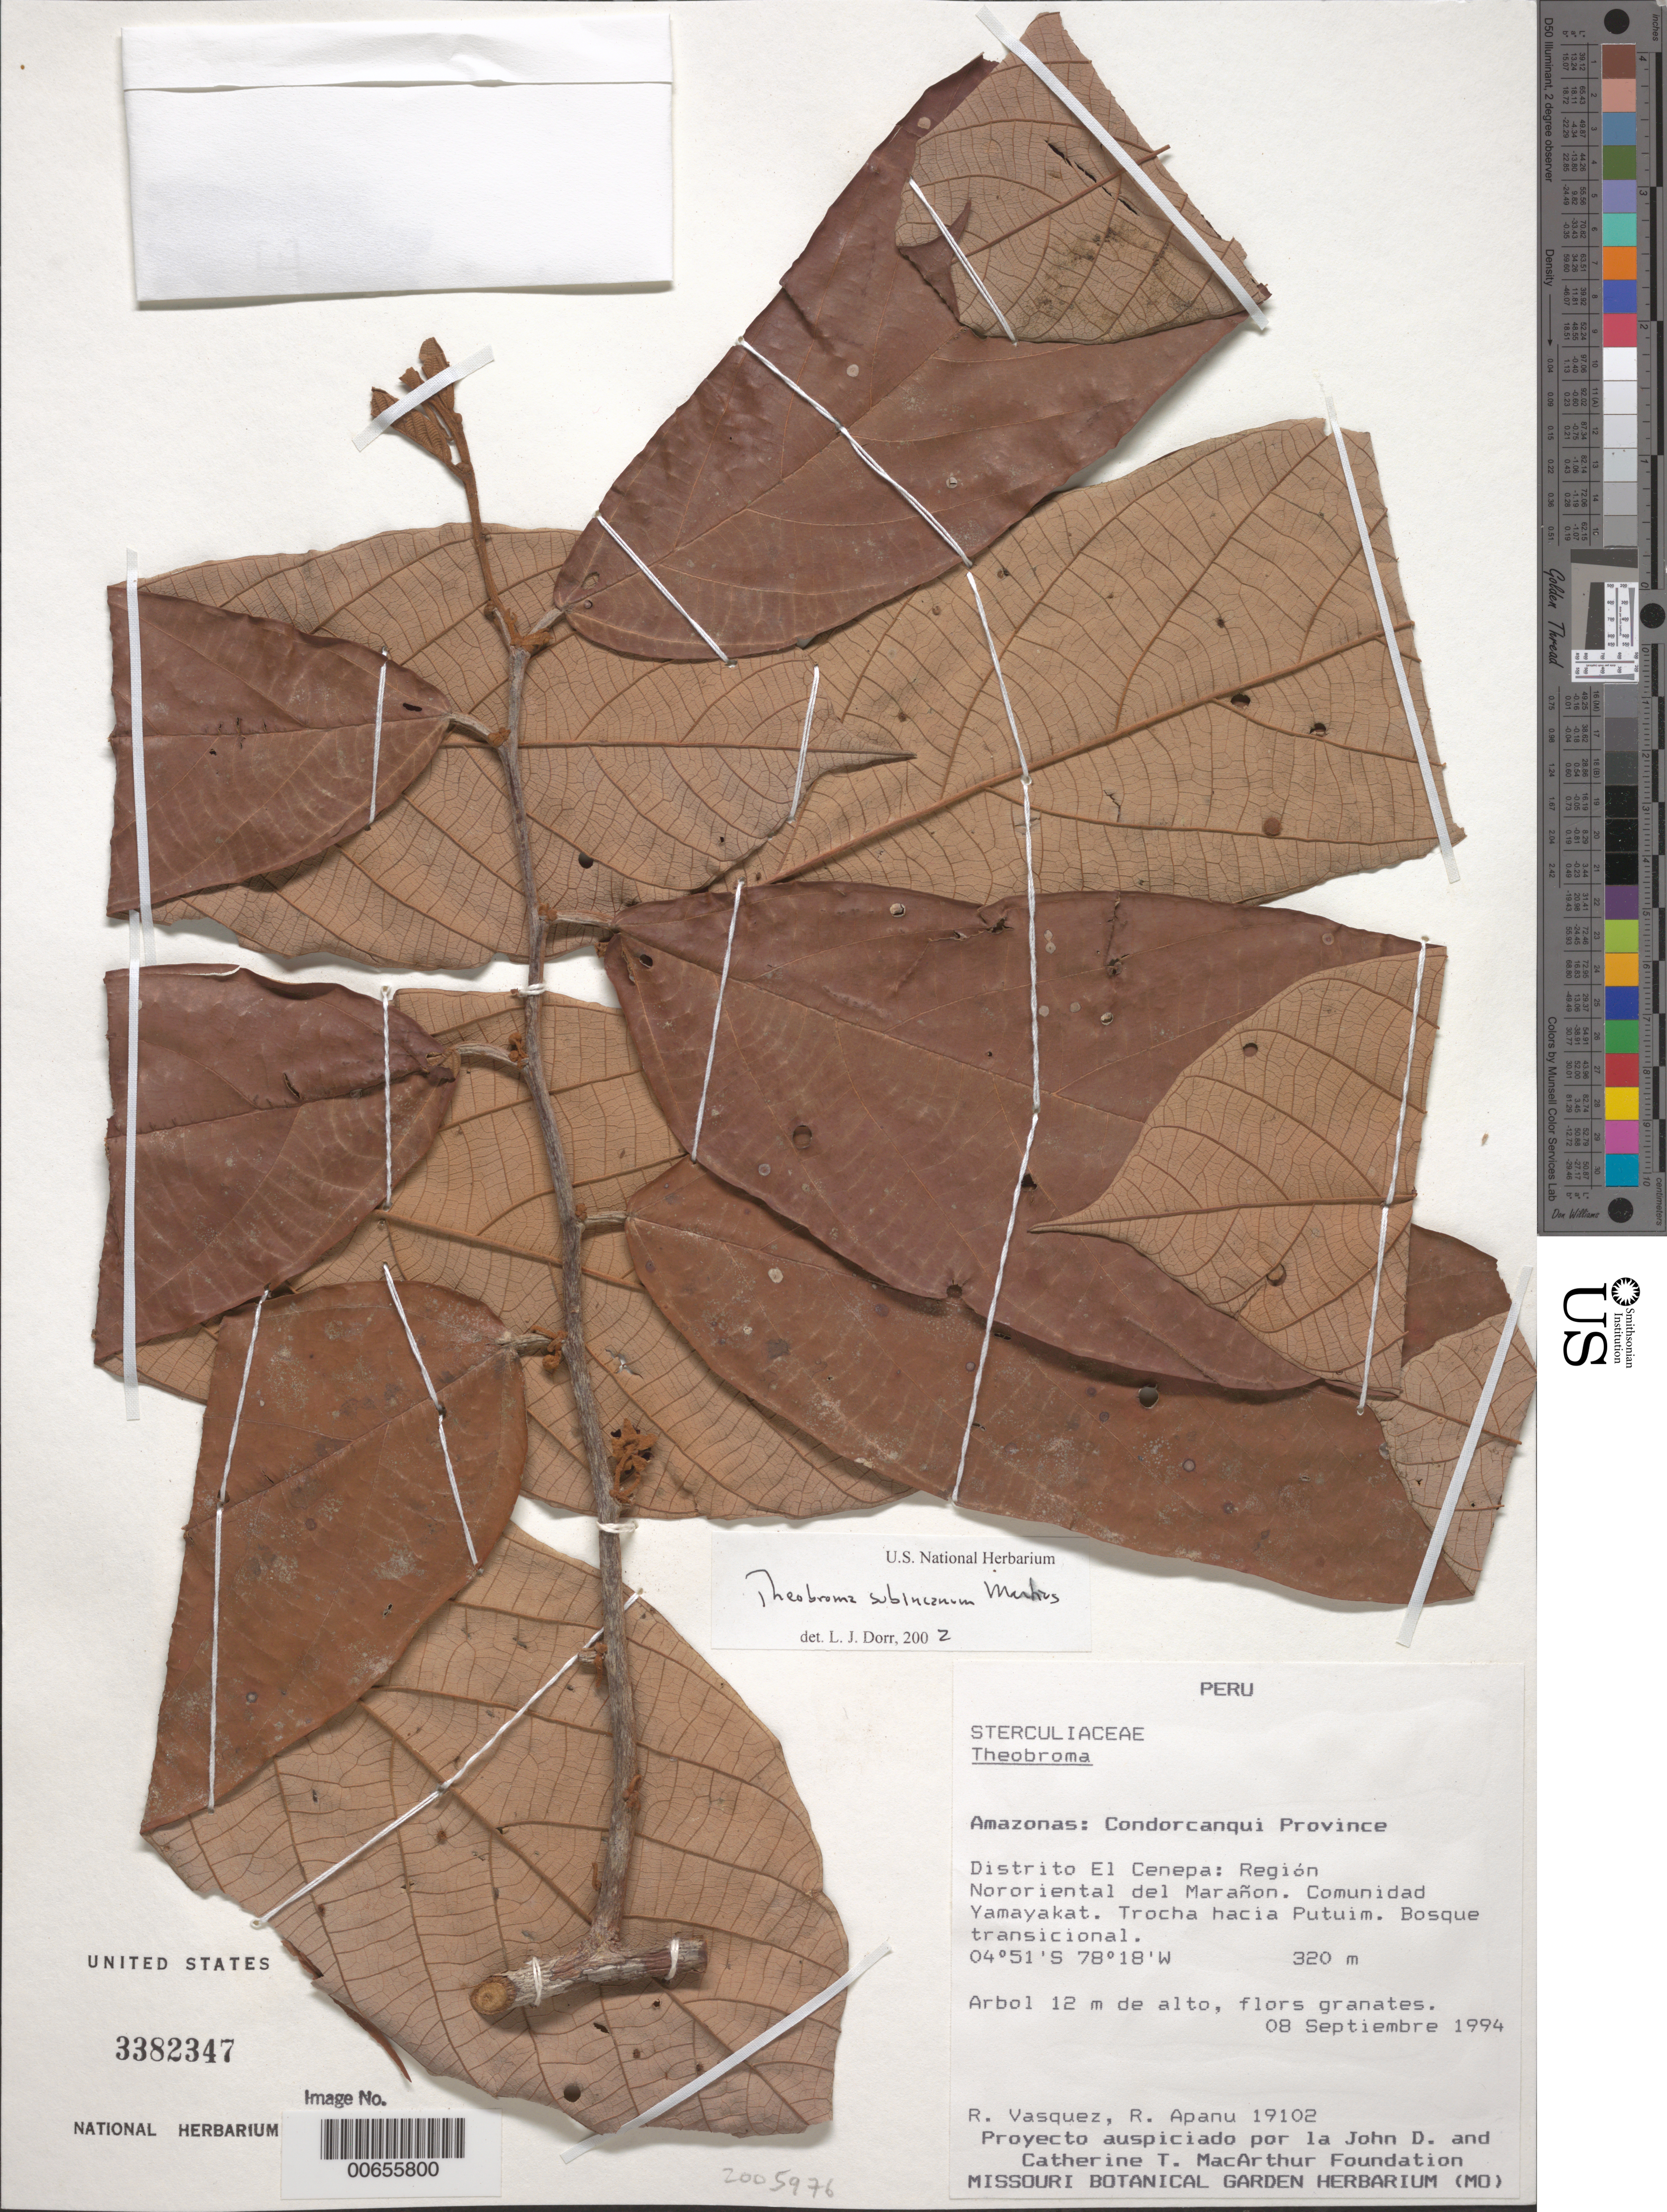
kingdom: Plantae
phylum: Tracheophyta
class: Magnoliopsida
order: Malvales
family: Malvaceae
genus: Theobroma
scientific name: Theobroma subincanum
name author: Mart.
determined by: Dorr, L. J., (BOT), Smithsonian Institution - National Museum of Natural History (UNITED STATES)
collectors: R. Vasquez & R. Apanu N.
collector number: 19102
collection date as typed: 08 Sep 1994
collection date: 1994-09-08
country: Peru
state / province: Amazonas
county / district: Condorcanqui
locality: Distrito El Cenepa: región nororiental del Marañon, comunidad Yamayakat, trocha hacia Putuim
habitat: Bosque transicional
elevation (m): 320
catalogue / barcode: US 3382347